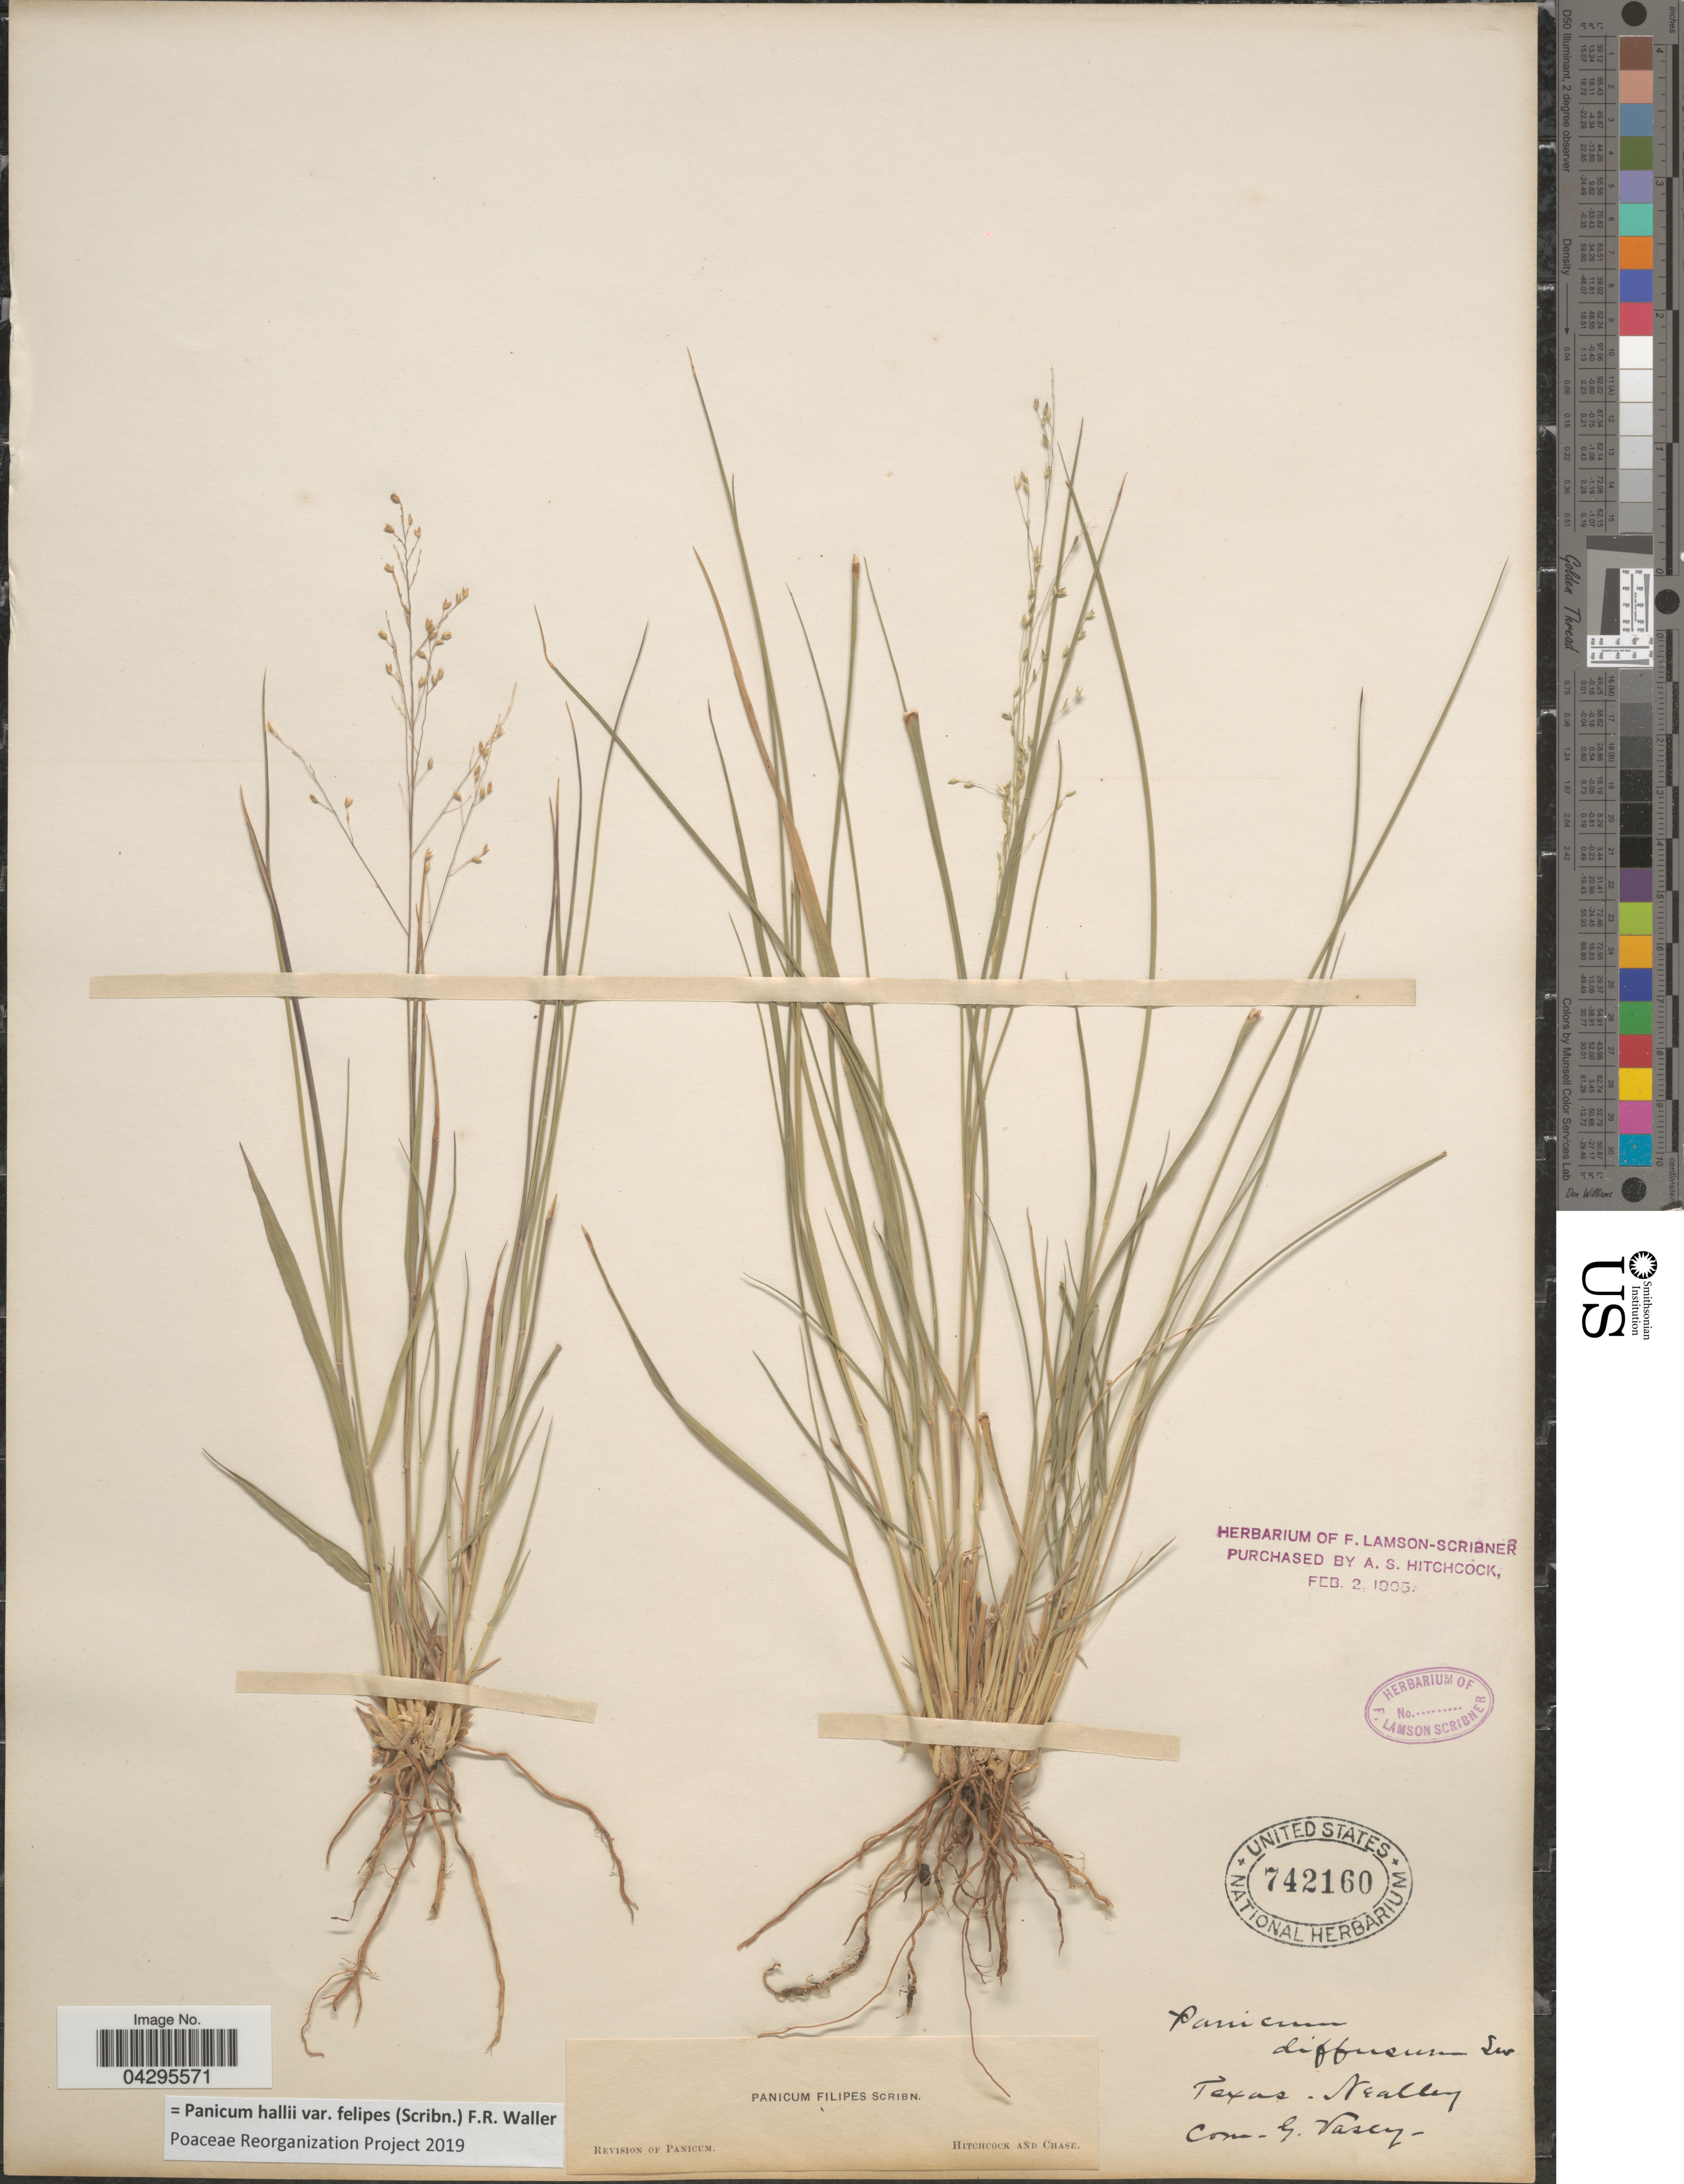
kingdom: Plantae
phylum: Tracheophyta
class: Liliopsida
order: Poales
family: Poaceae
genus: Panicum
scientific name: Panicum hallii var. felipes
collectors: Nealley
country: United States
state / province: Texas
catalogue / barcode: US 742160